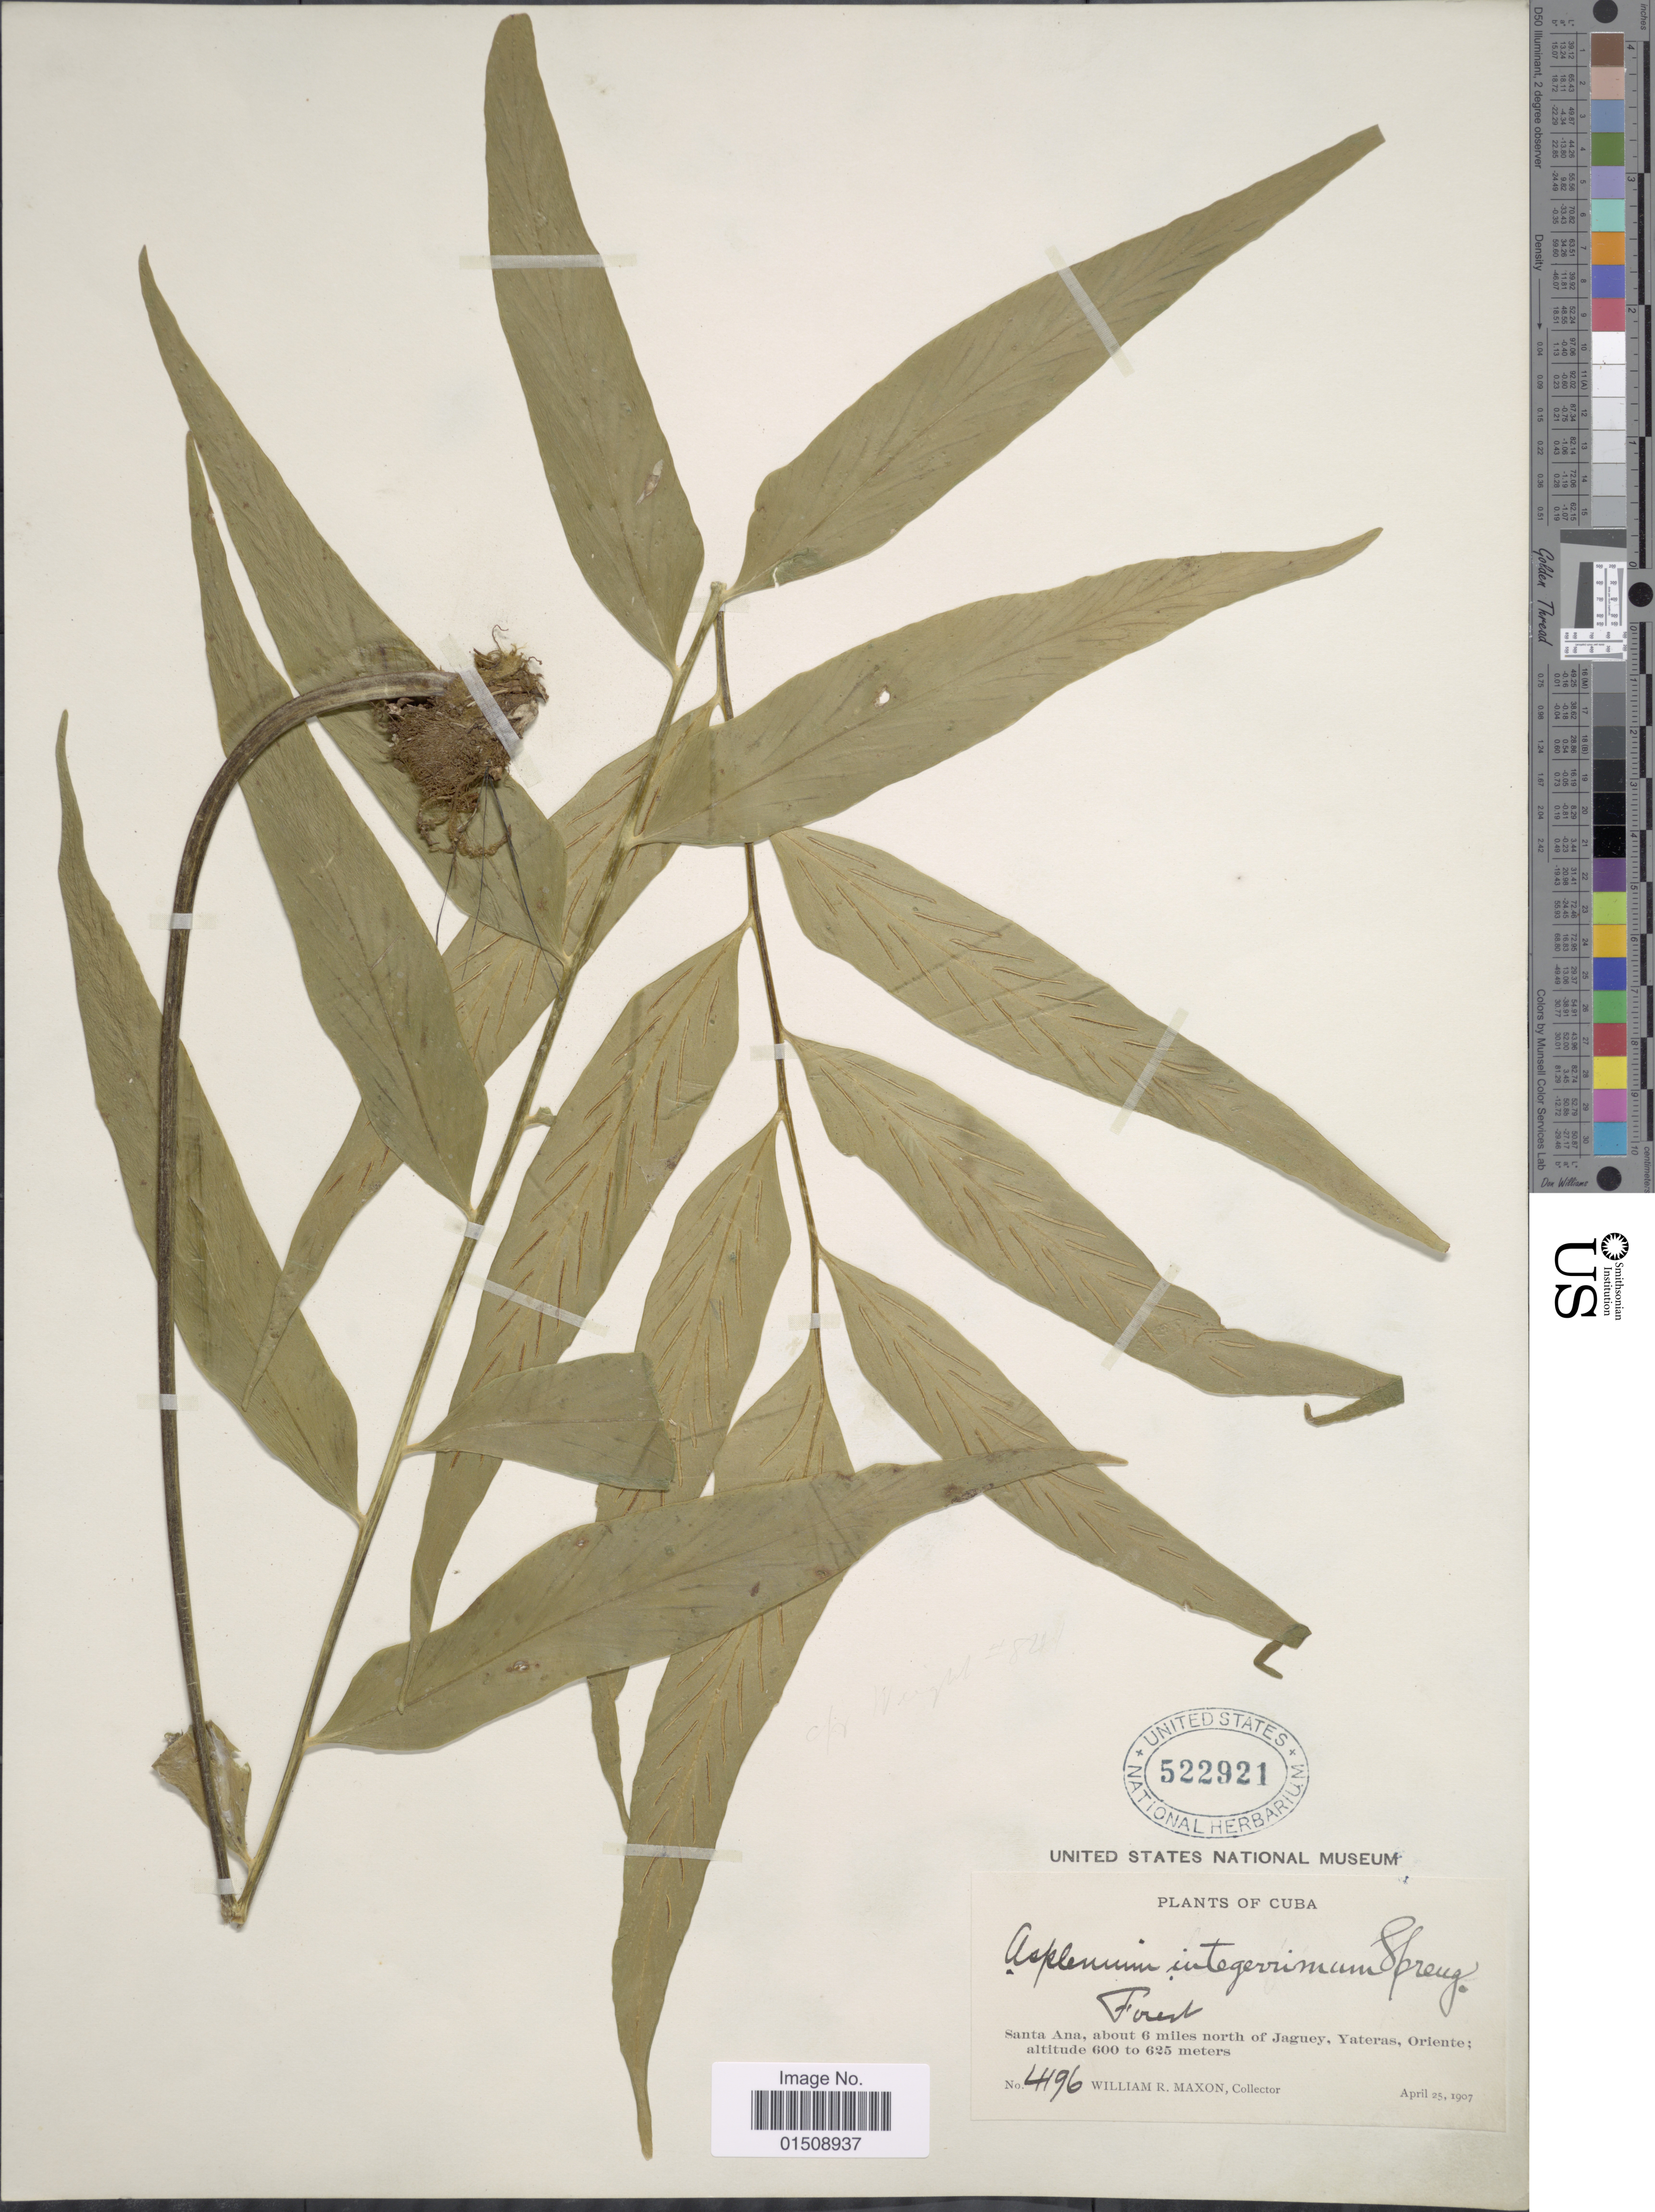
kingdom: Plantae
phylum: Tracheophyta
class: Polypodiopsida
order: Polypodiales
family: Aspleniaceae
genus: Asplenium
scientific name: Asplenium juglandifolium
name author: Lam.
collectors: W. R. Maxon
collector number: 4196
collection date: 1907-04-25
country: Cuba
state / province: Oriente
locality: Santa Ana, about 6 miles north of Jaguey, Yateras, Oriente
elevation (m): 600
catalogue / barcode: US 522921